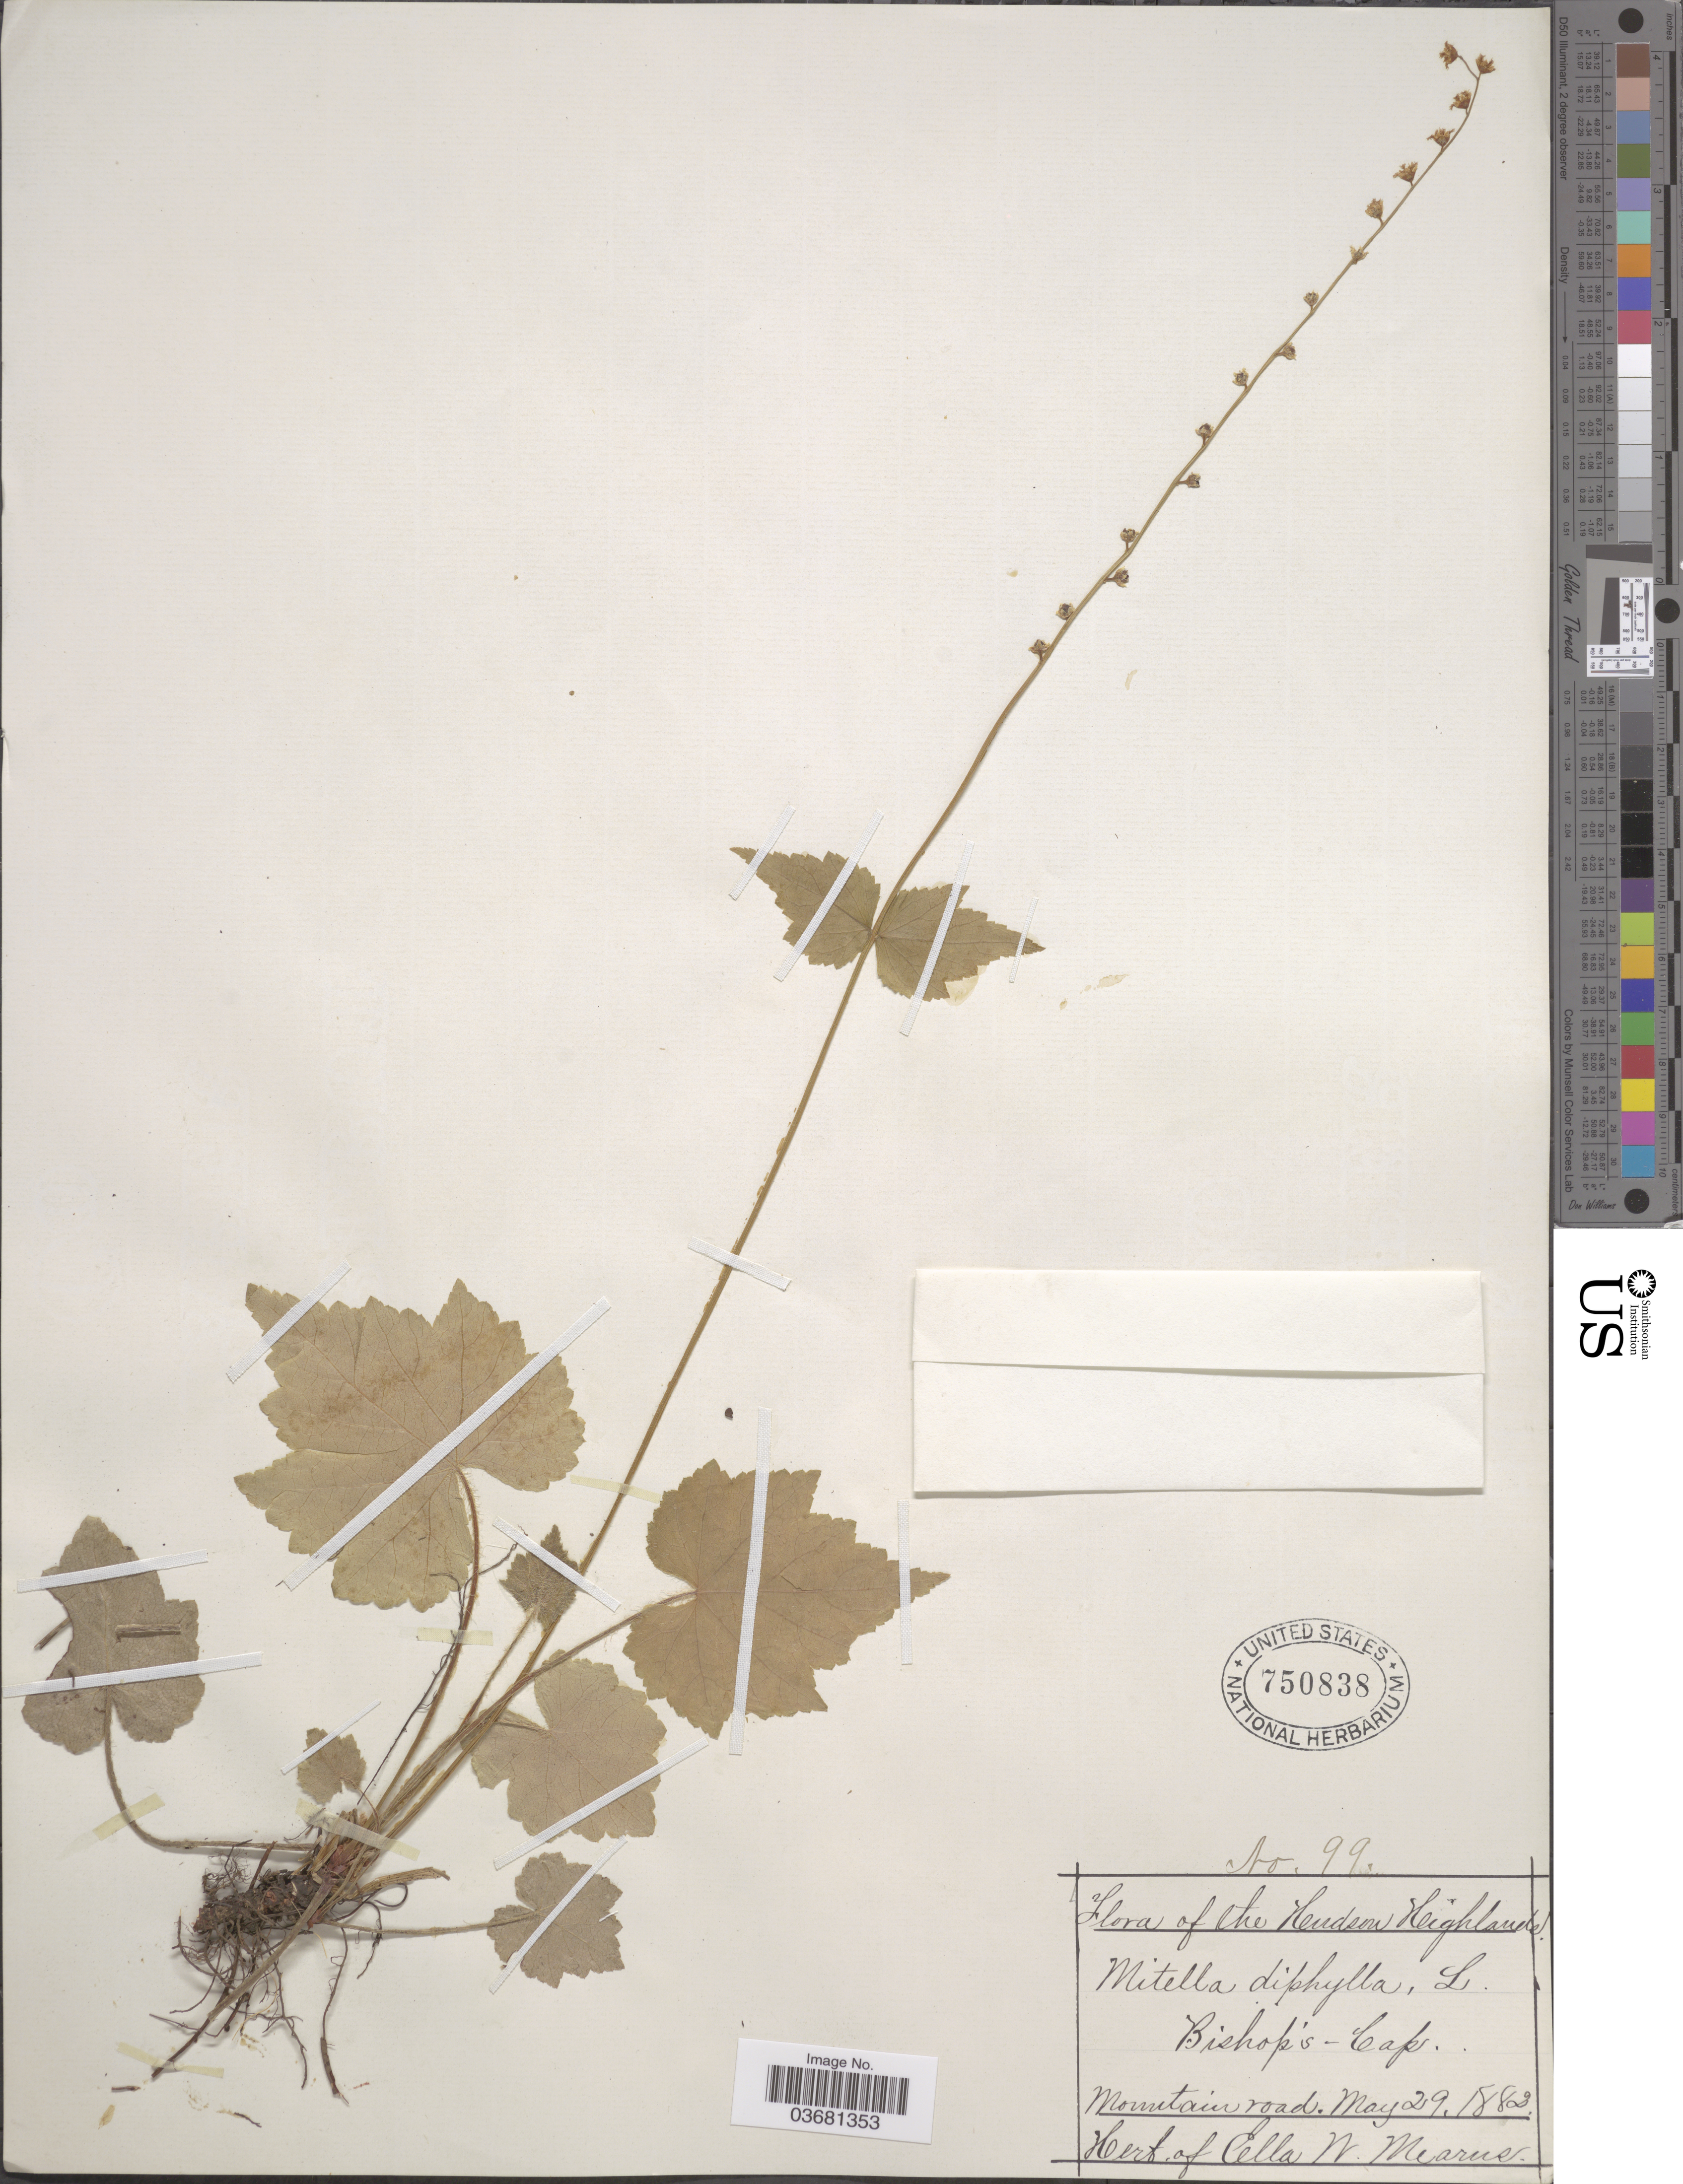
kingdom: Plantae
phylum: Tracheophyta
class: Magnoliopsida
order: Saxifragales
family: Saxifragaceae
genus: Mitella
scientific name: Mitella diphylla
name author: L.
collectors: ex herb. Ella W. Mearns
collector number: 99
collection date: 1882-05-29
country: United States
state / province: New York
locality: The Hudson Highlands. Mountain road.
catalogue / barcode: US 750838